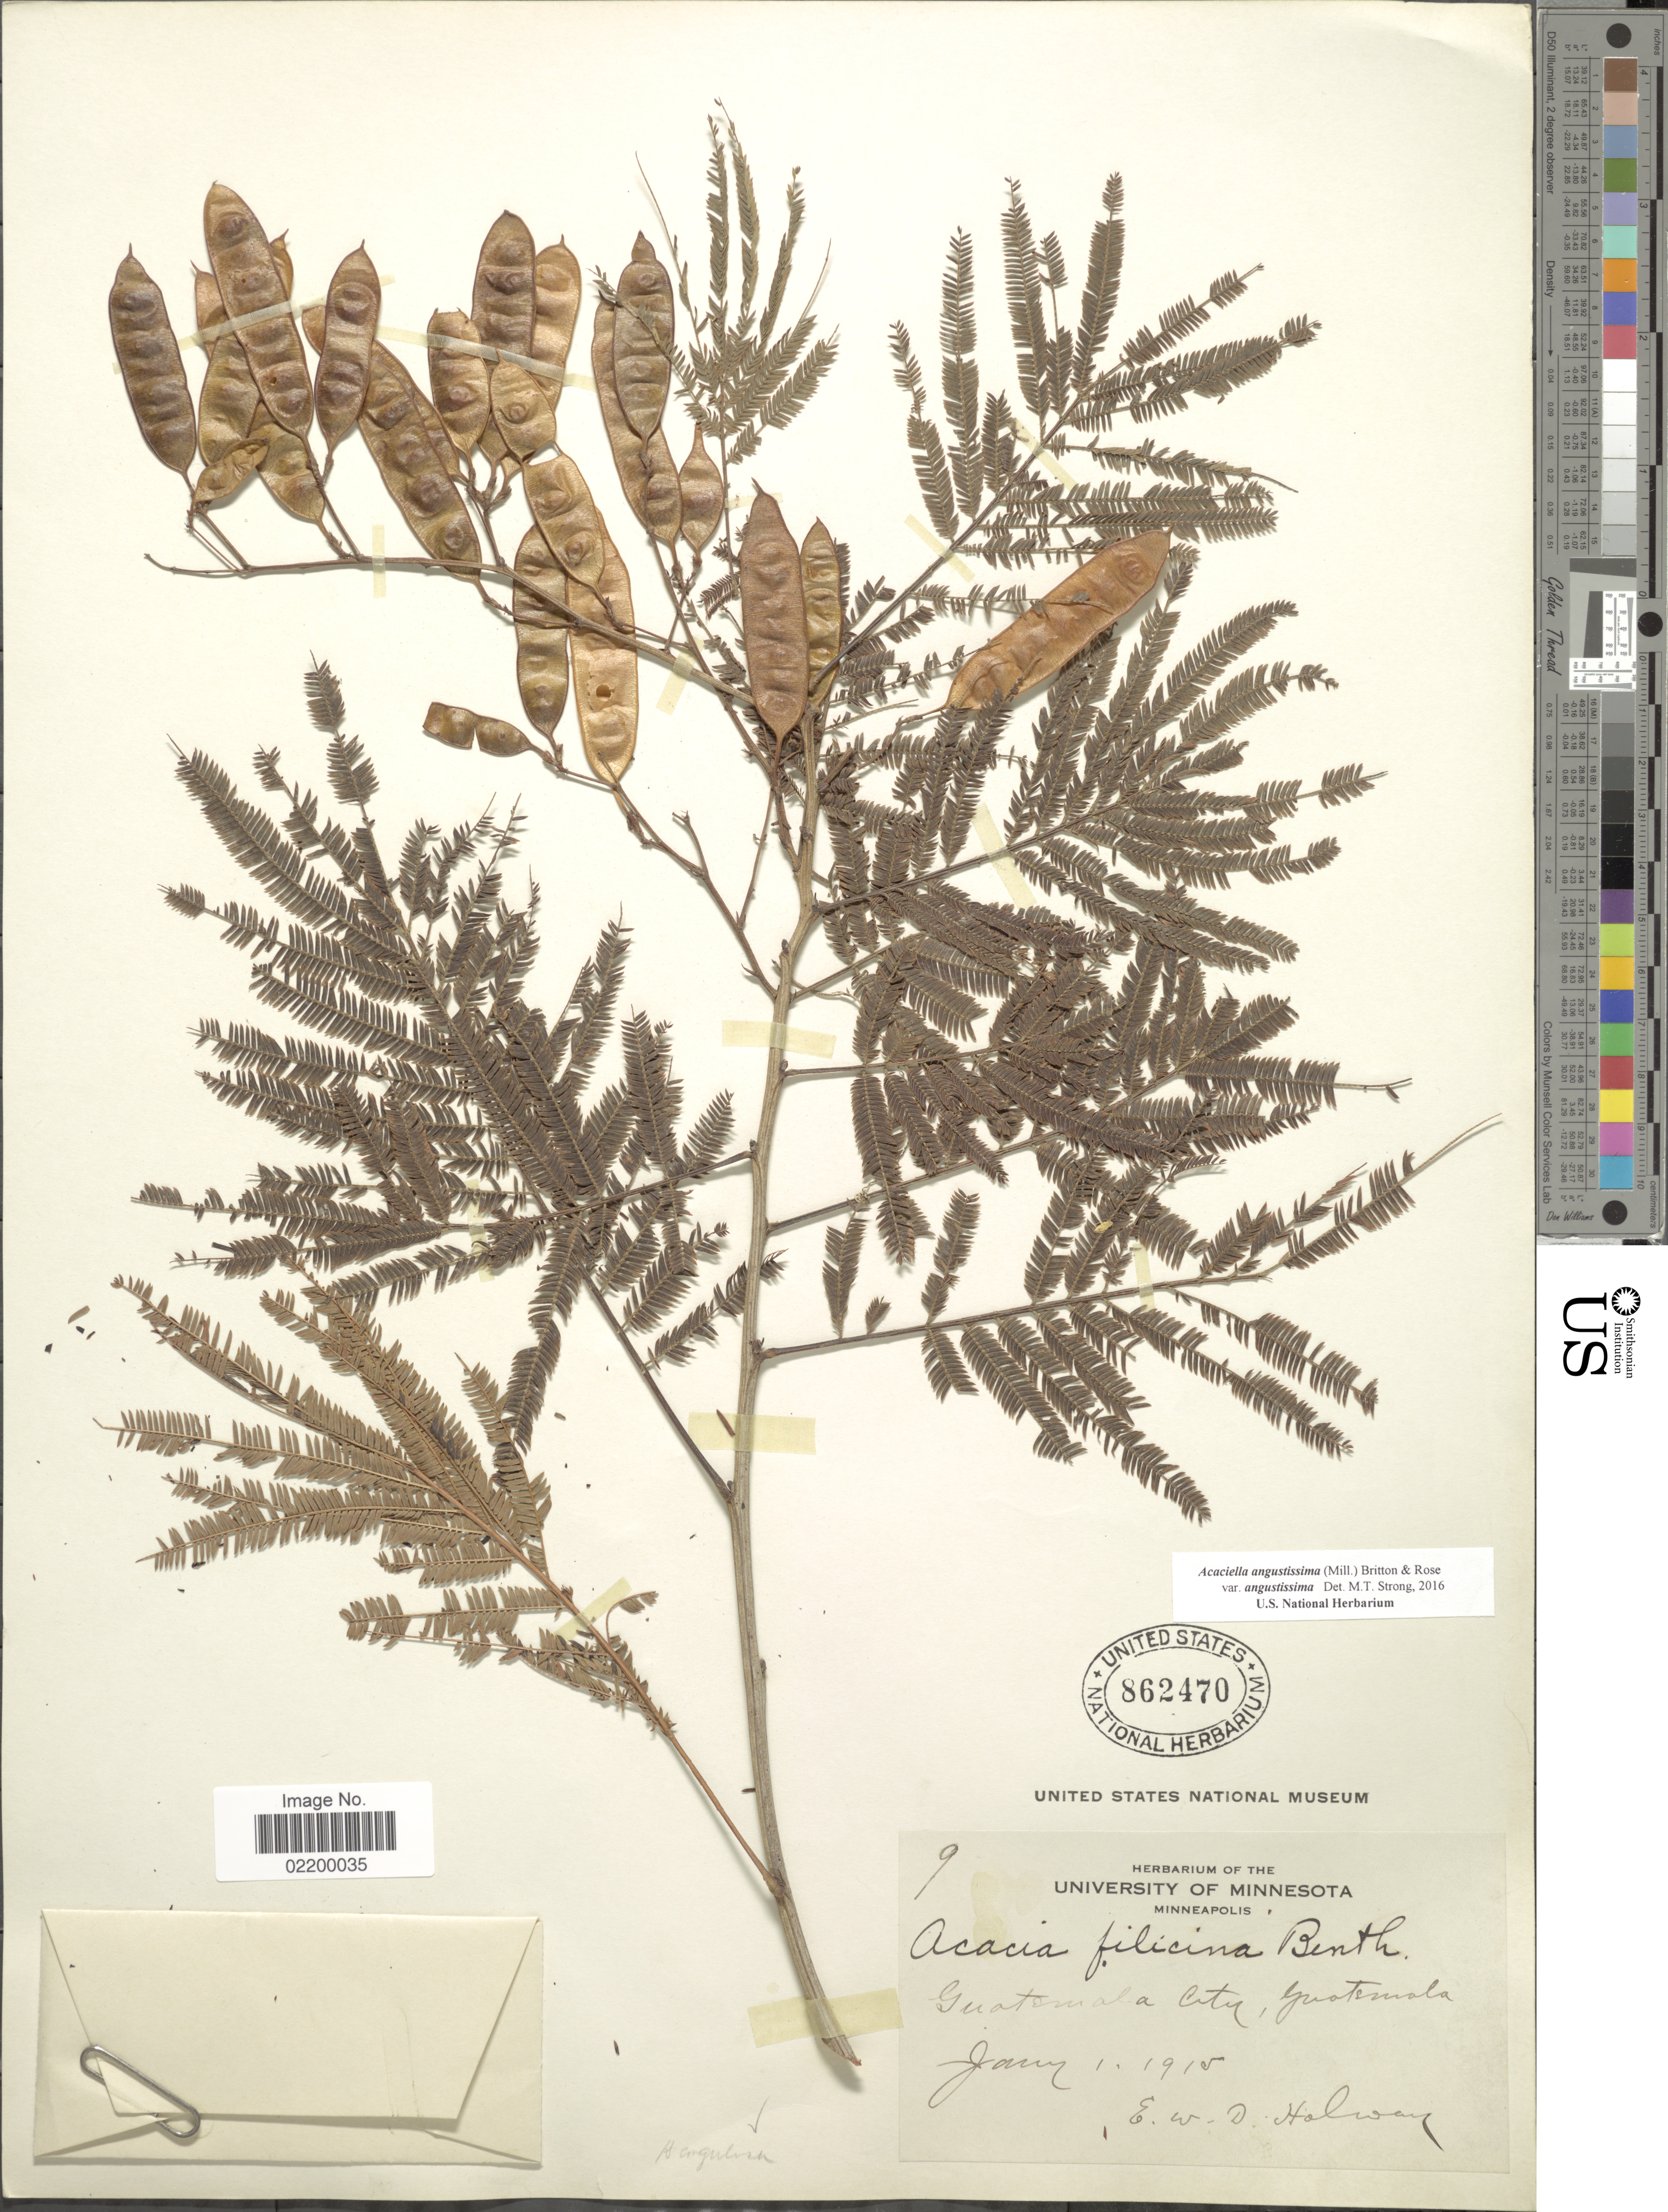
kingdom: Plantae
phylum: Tracheophyta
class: Magnoliopsida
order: Fabales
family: Fabaceae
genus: Acaciella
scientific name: Acaciella angustissima var. angustissima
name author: (Mill.) Britton & Rose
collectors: E. W. D. Holway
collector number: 9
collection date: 1915-01-01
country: Guatemala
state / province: Guatemala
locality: Guatemala City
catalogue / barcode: US 862470